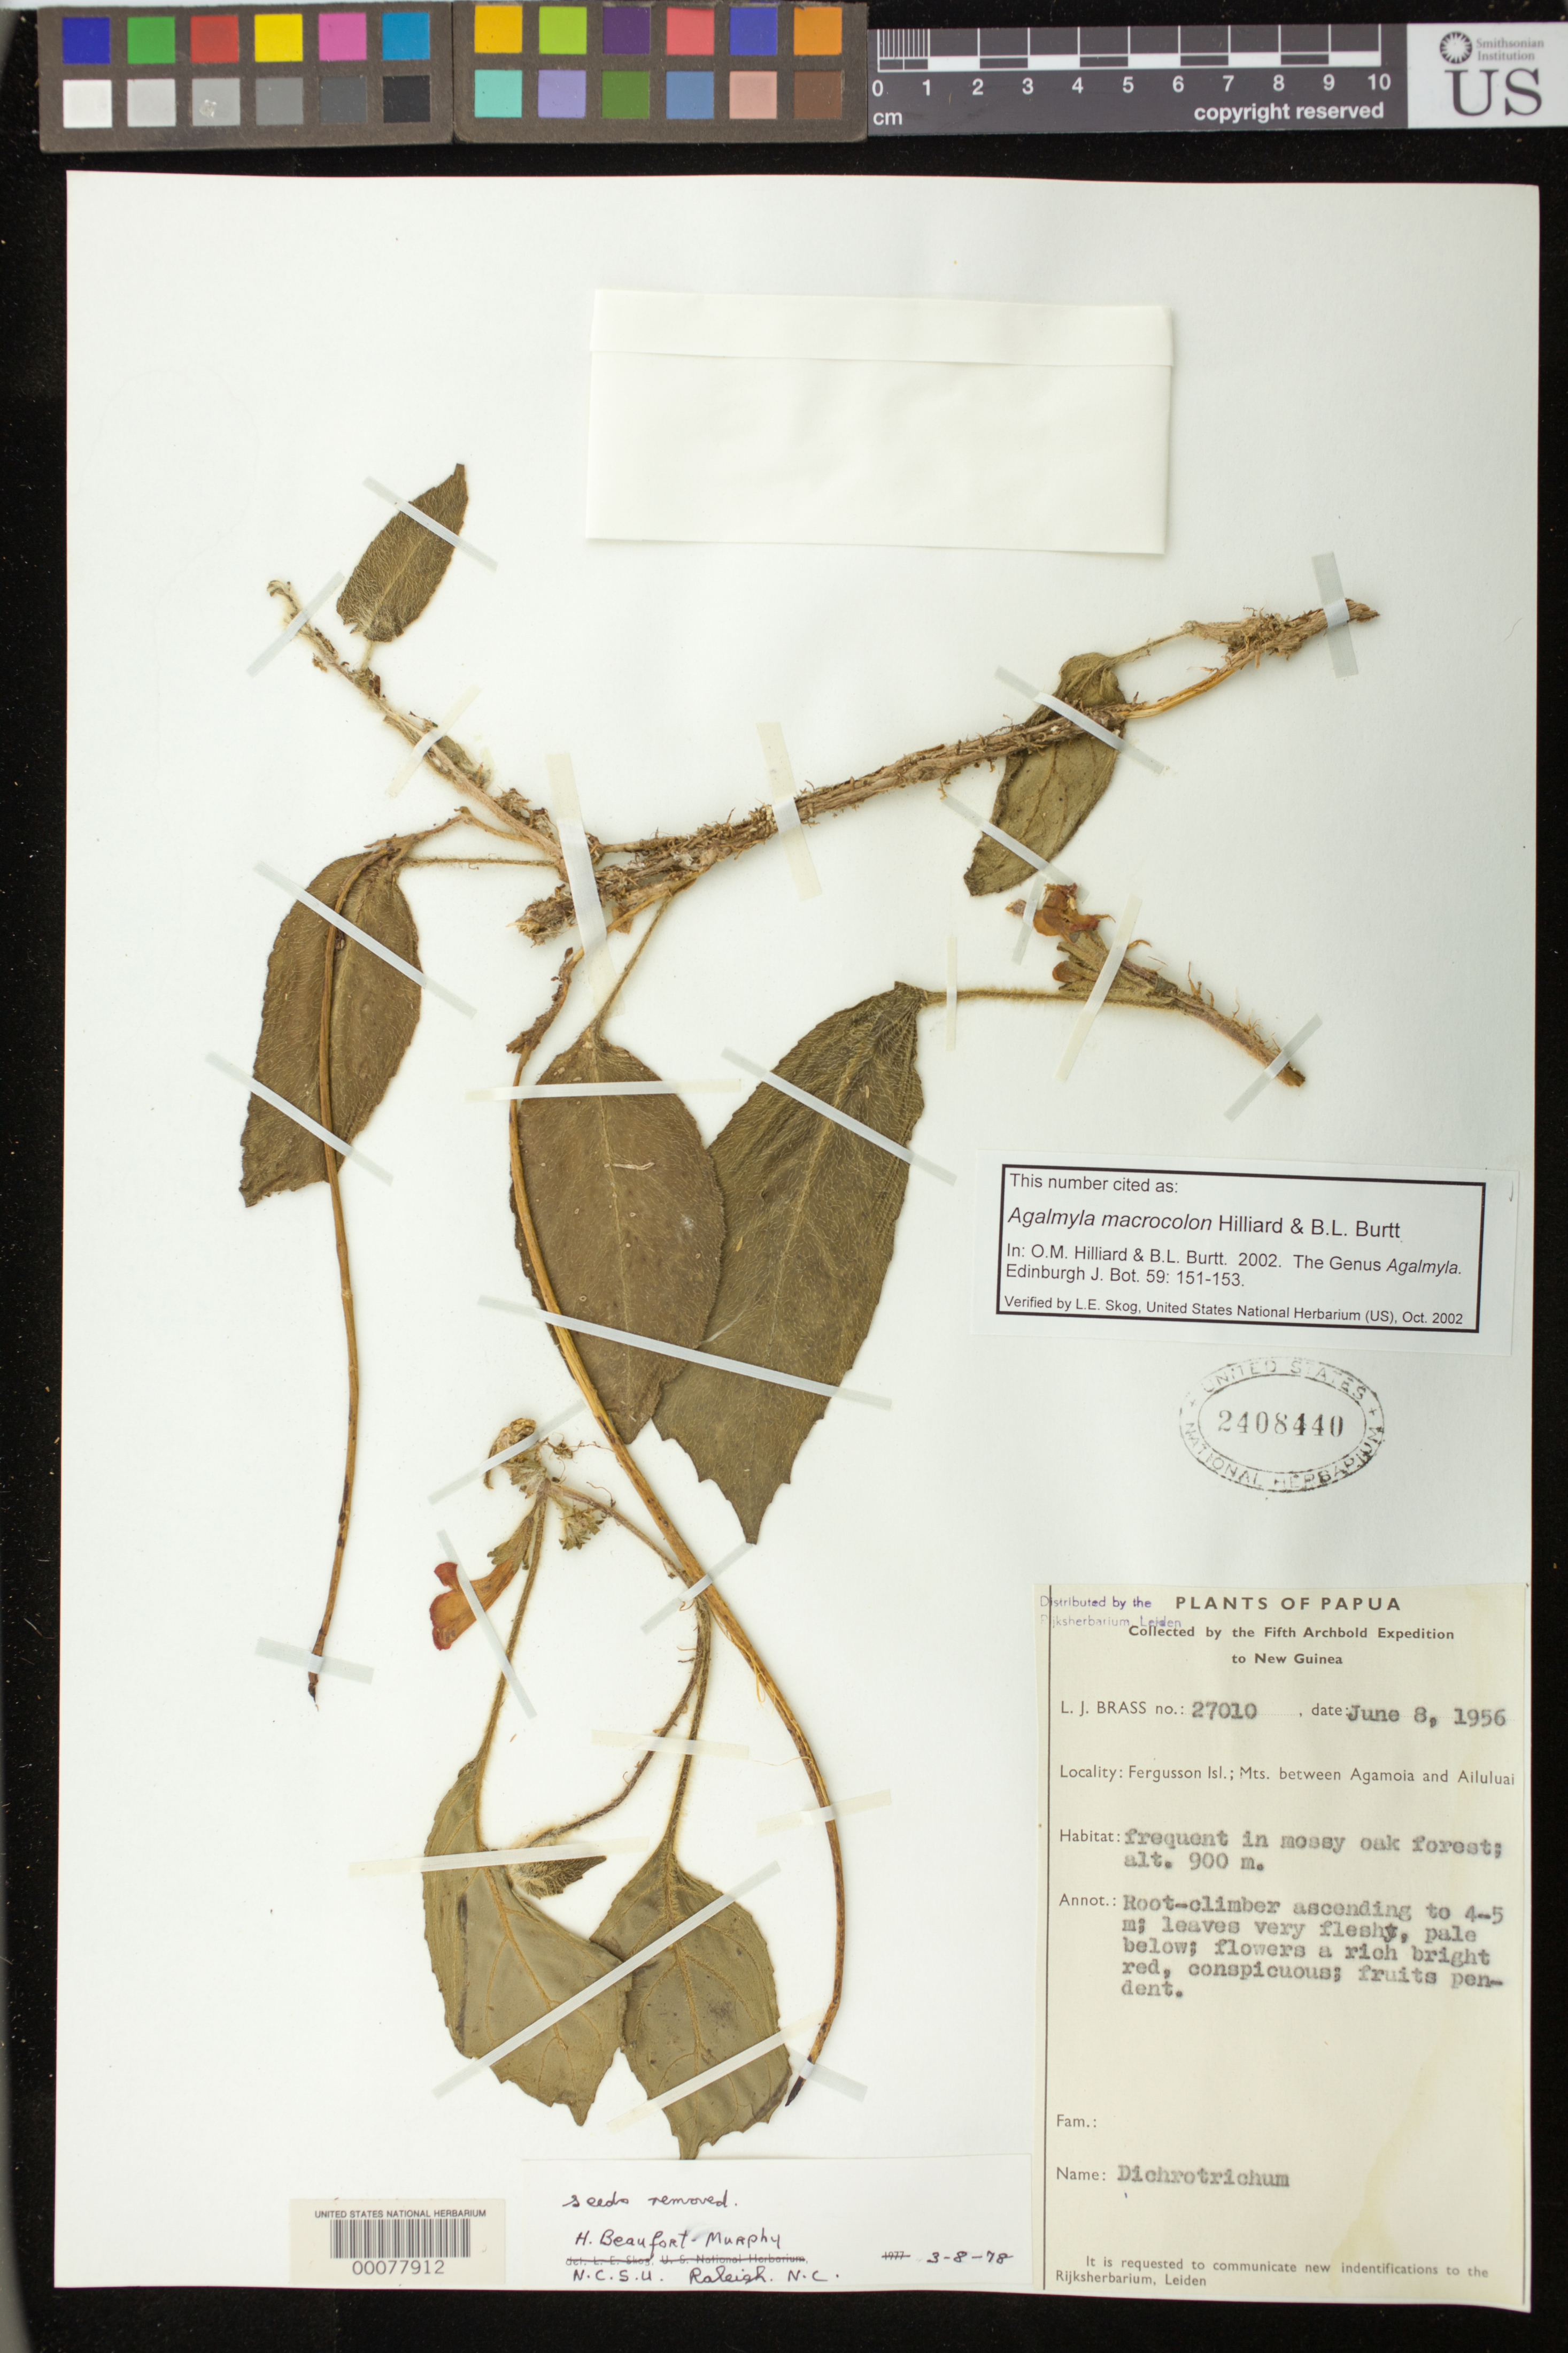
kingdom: Plantae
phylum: Tracheophyta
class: Magnoliopsida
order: Lamiales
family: Gesneriaceae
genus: Agalmyla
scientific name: Agalmyla macrocolon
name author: Hilliard & B.L. Burtt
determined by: Hilliard, O. M.; Burtt, B. L.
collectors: L. J. Brass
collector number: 27010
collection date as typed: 08 Jun 1956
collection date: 1956-06-08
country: Papua New Guinea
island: Fergusson I.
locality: Mts. between Agamoia and Ailuluai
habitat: Frequent in mossy oak forest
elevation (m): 900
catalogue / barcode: US 2408440